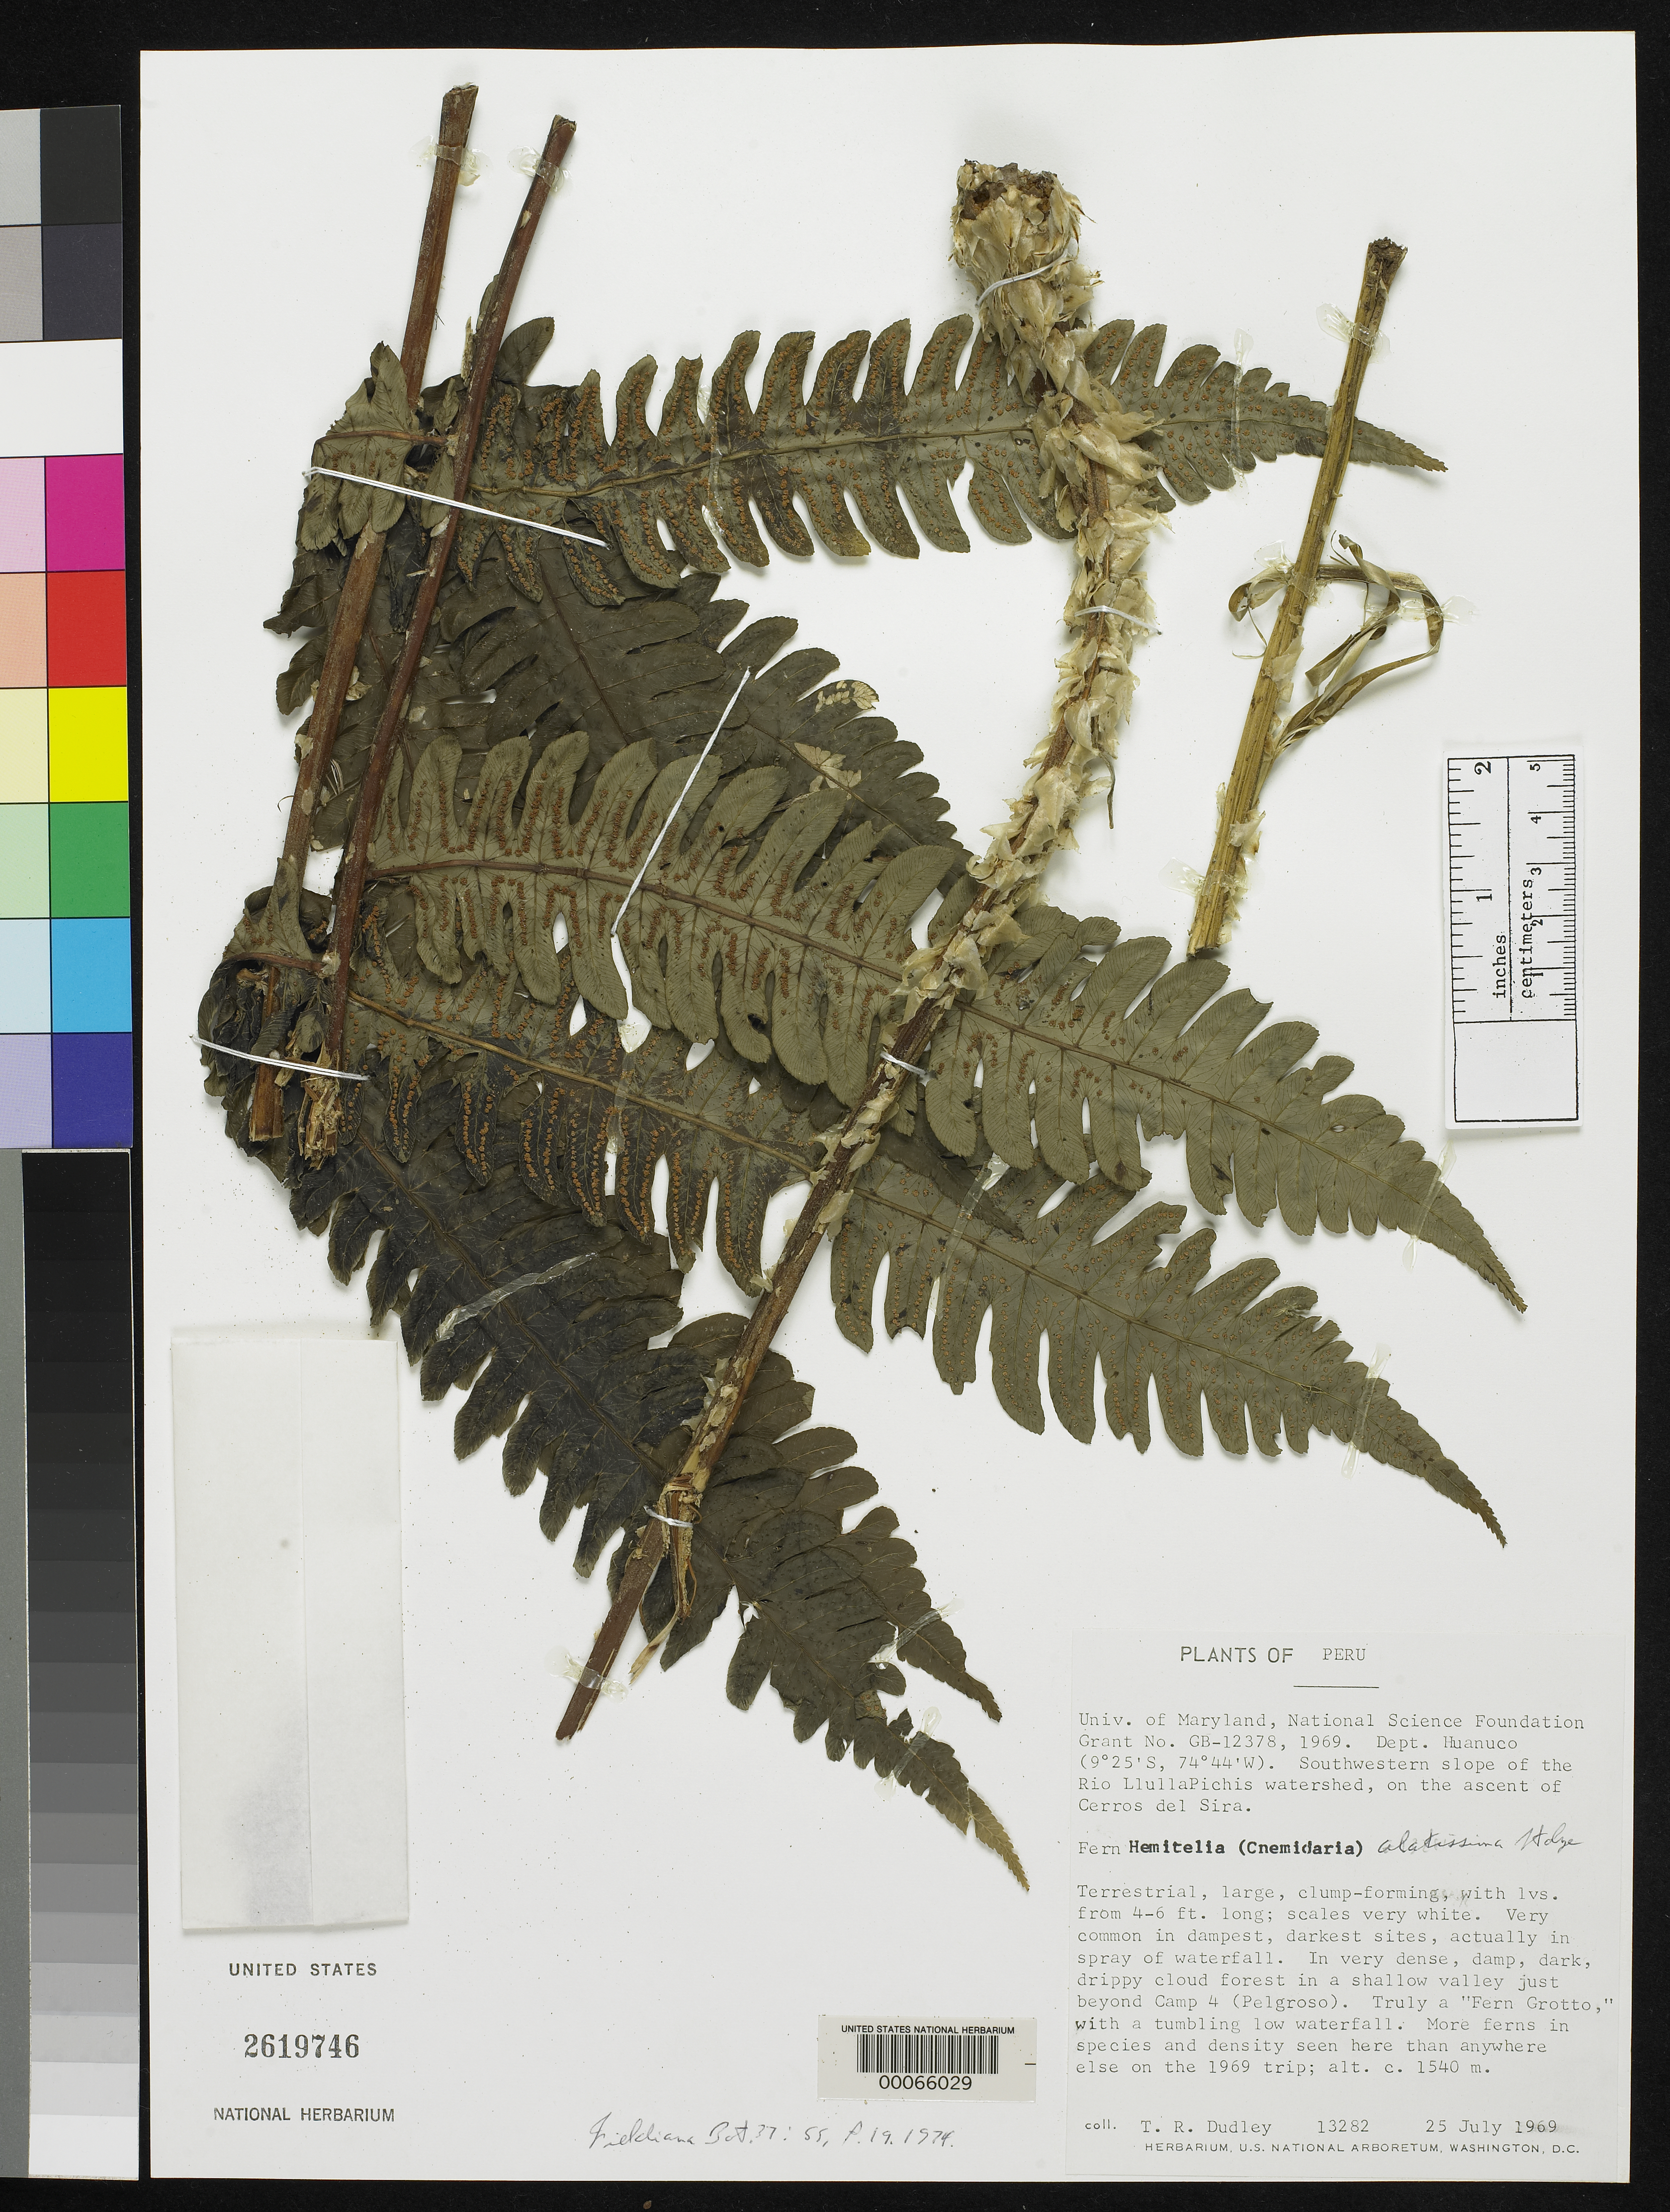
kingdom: Plantae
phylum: Tracheophyta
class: Polypodiopsida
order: Cyatheales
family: Cyatheaceae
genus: Cnemidaria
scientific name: Cnemidaria alatissima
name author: Stolze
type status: Isotype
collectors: T. R. Dudley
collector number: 13282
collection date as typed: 23 Jul 1969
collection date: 1969-07-23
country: Peru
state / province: Huánuco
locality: SW slopes of Río Llulla Pichis watershed, on ascent of Cerro del Sira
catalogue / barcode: US 2619746